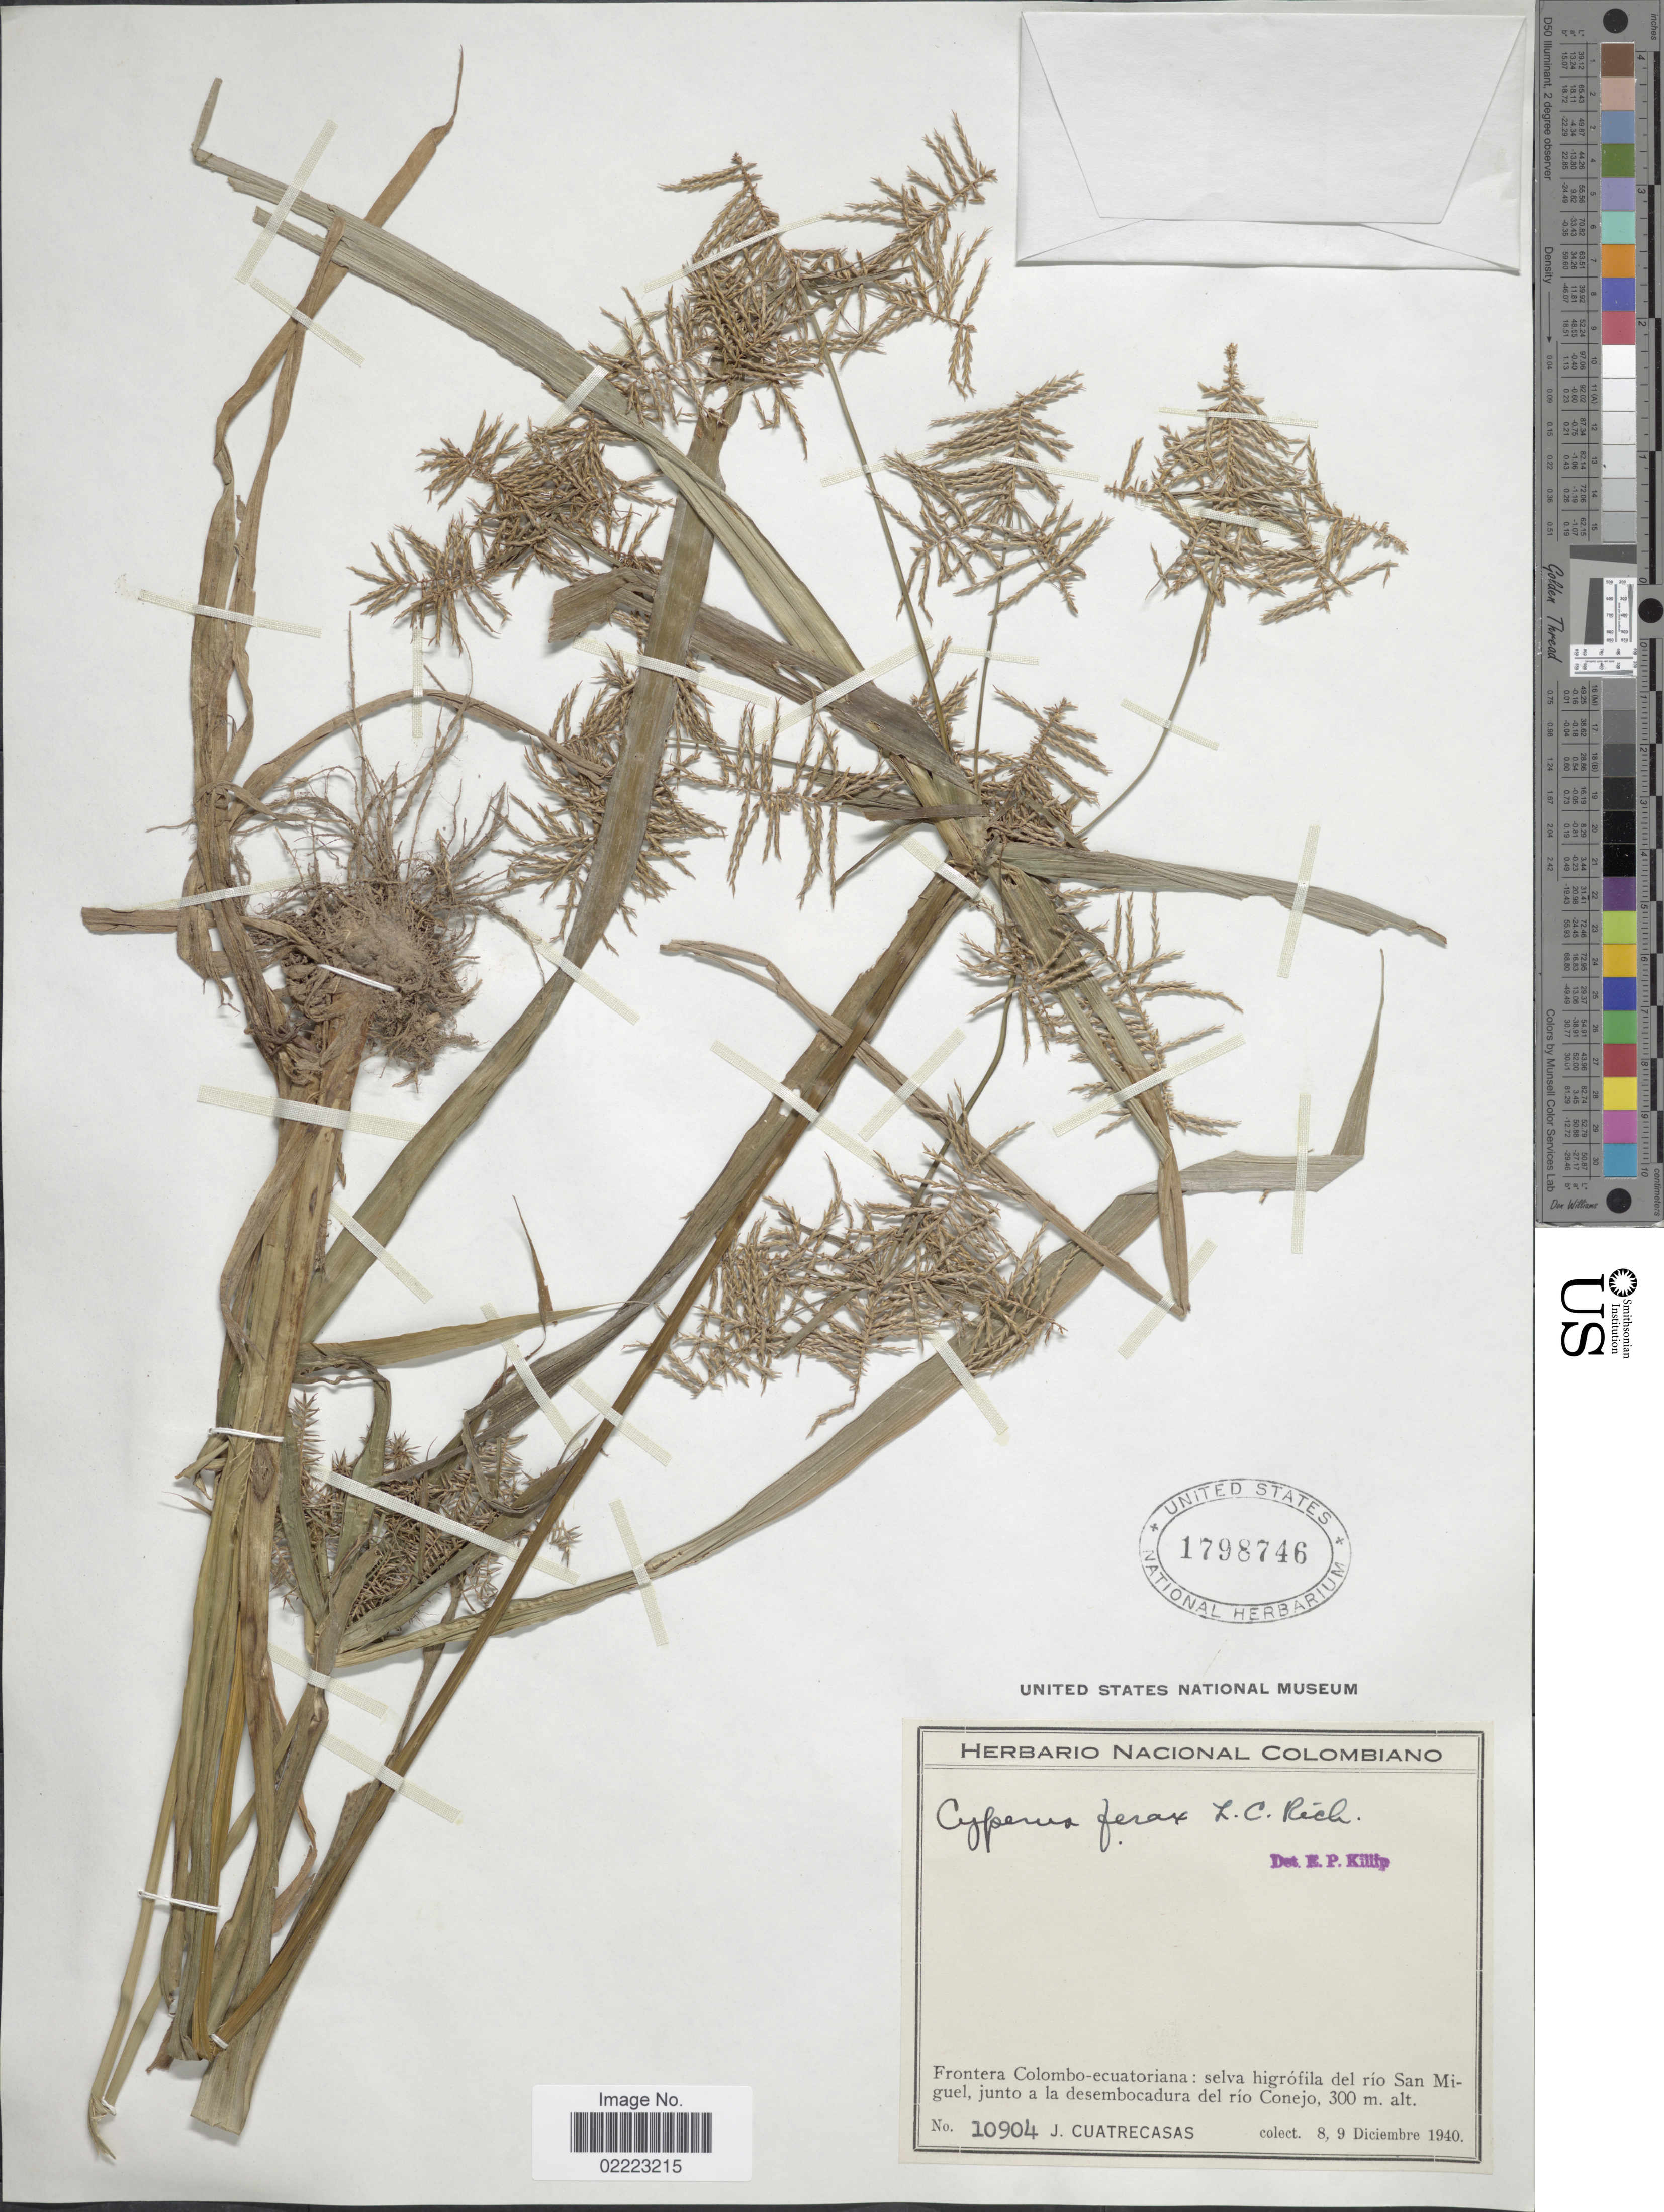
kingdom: Plantae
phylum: Tracheophyta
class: Liliopsida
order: Poales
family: Cyperaceae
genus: Cyperus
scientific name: Cyperus odoratus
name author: L.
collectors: J. Cuatrecasas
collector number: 10904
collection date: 1940-12-08/1940-12-09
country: Colombia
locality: Frontera Colombo-ecuatoriana: selva higrófila del río San Miguel, junto a la desembocadura del río Conejo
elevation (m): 300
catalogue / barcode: US 1798746